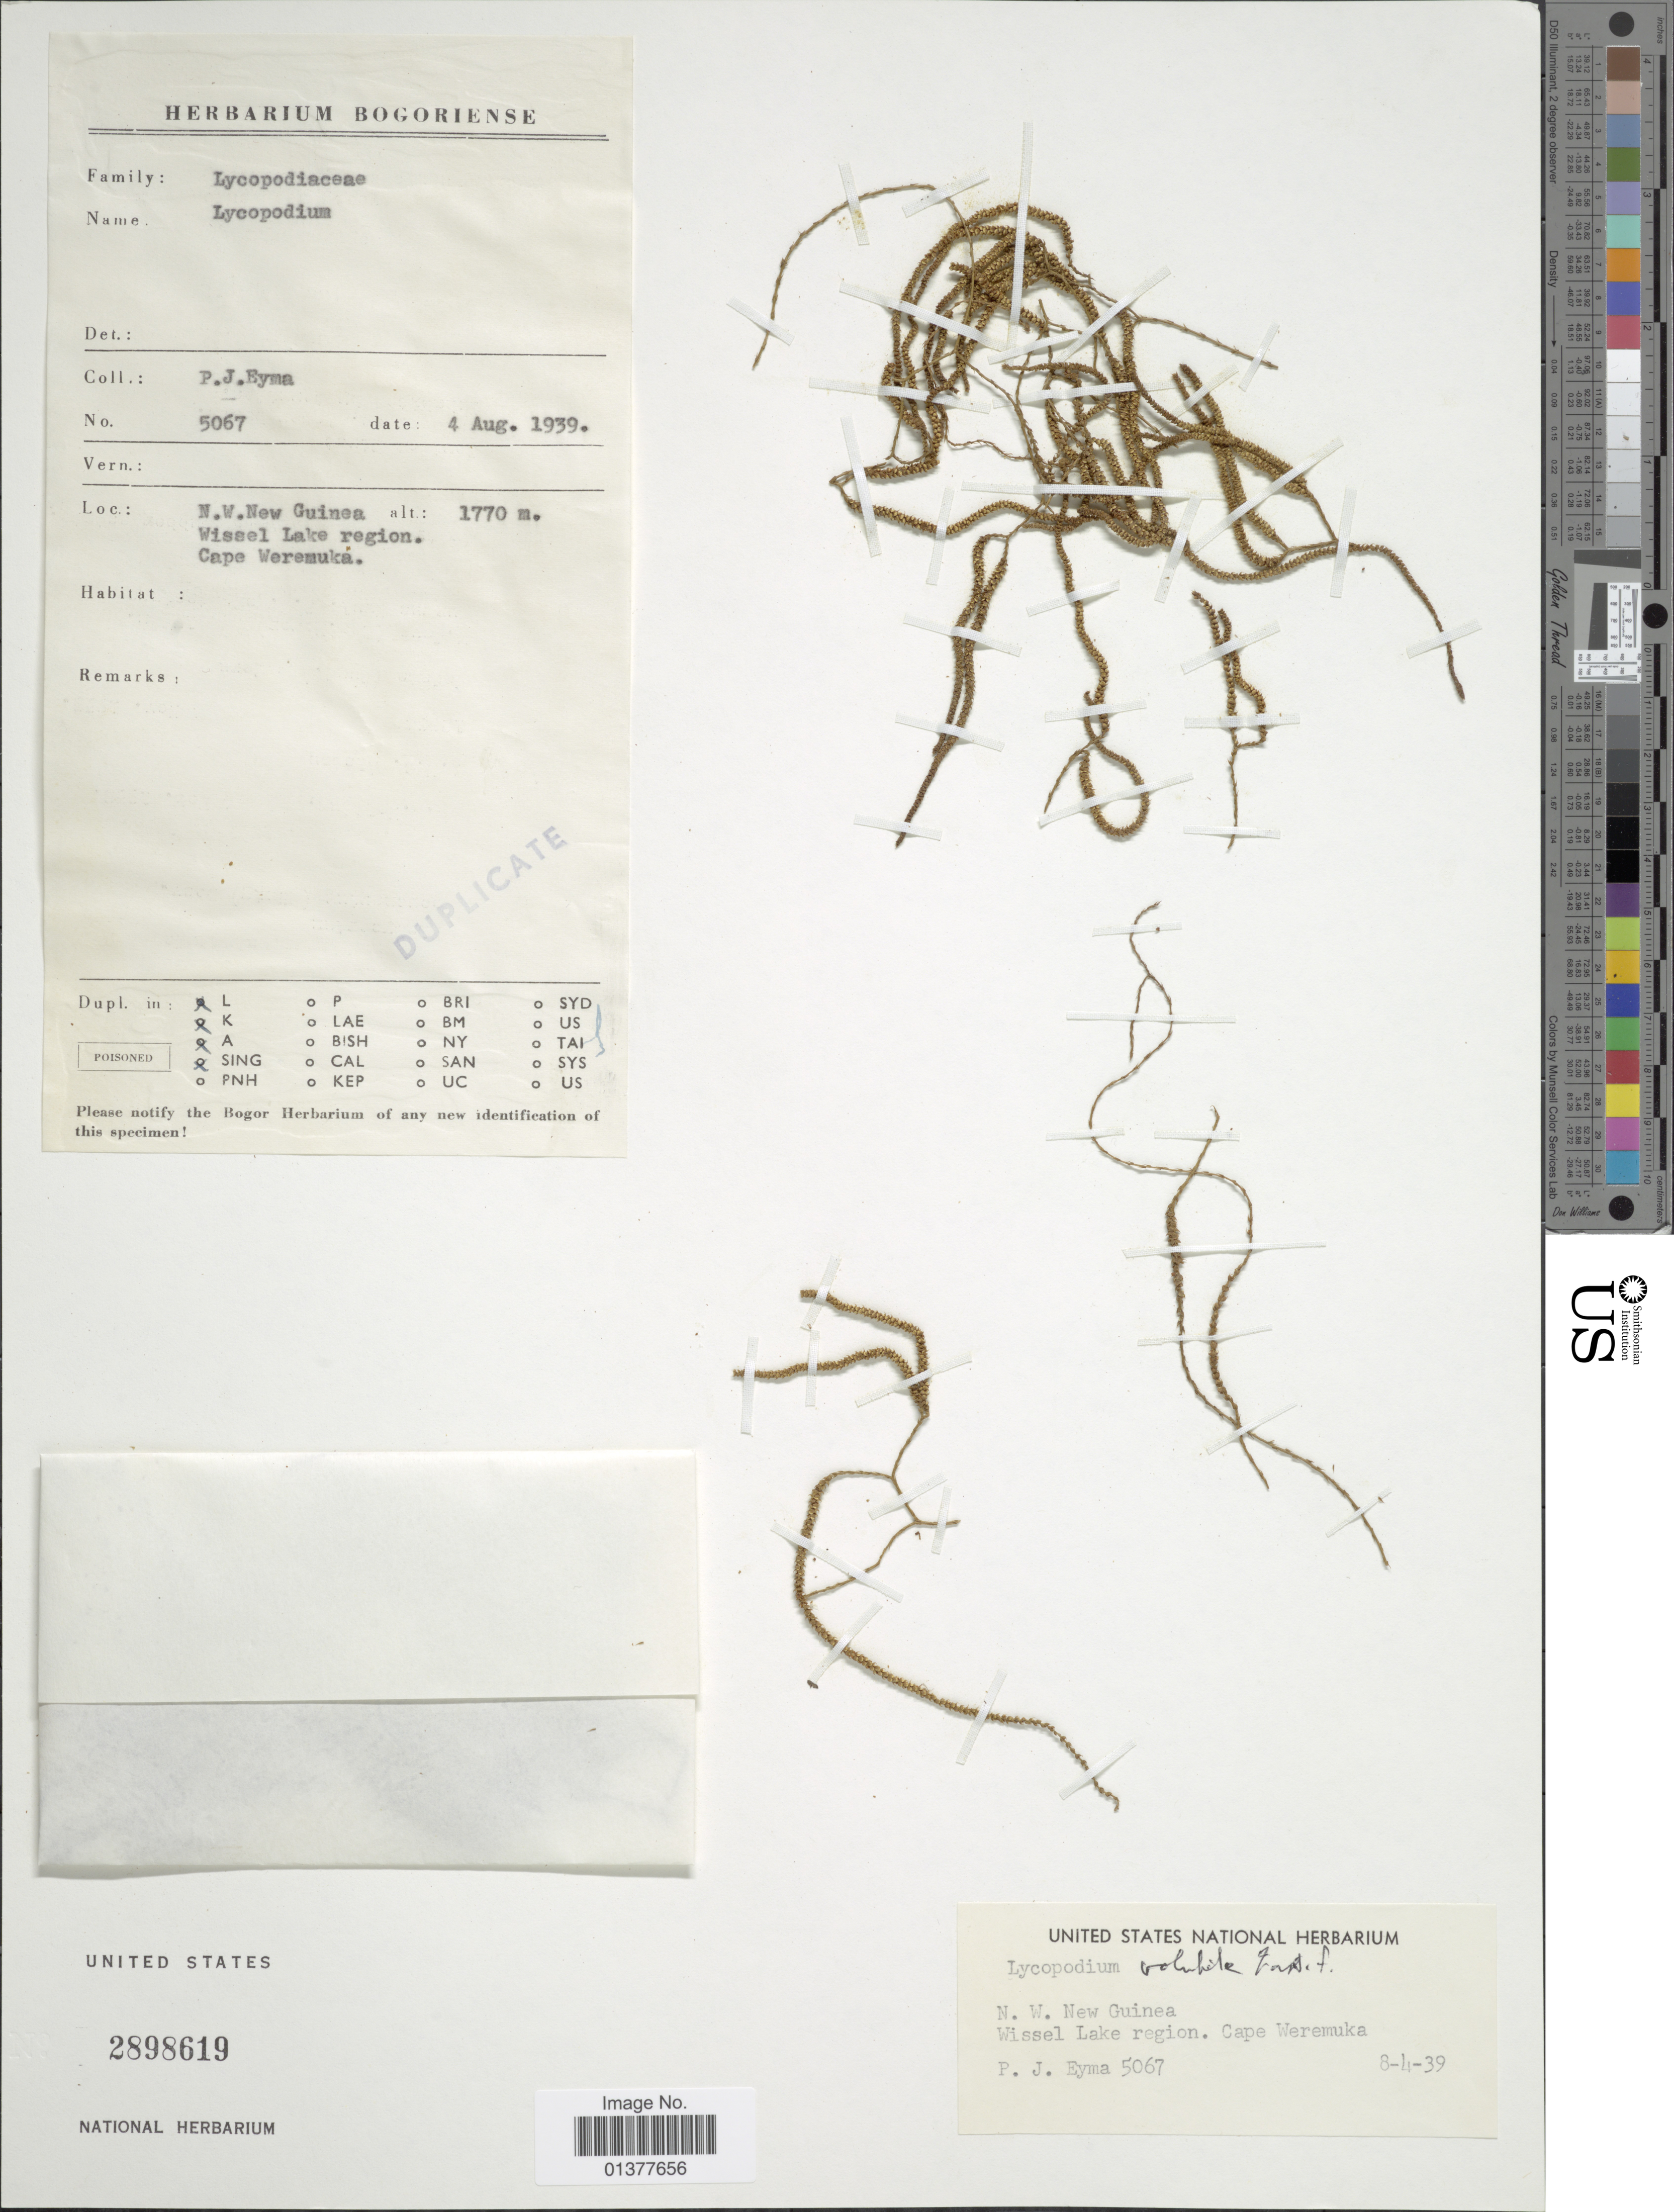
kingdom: Plantae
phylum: Tracheophyta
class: Lycopodiopsida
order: Lycopodiales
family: Lycopodiaceae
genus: Pseudodiphasium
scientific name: Pseudodiphasium volubile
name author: (G. Forst.) Holub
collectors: P. J. Eyma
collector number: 5067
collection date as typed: Transcribed d/m/y: 8/4/39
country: Indonesia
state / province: Papua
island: New Guinea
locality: N.W. New Guinea, Wissel Lake region, Campe Waremuka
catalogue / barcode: US 2898619